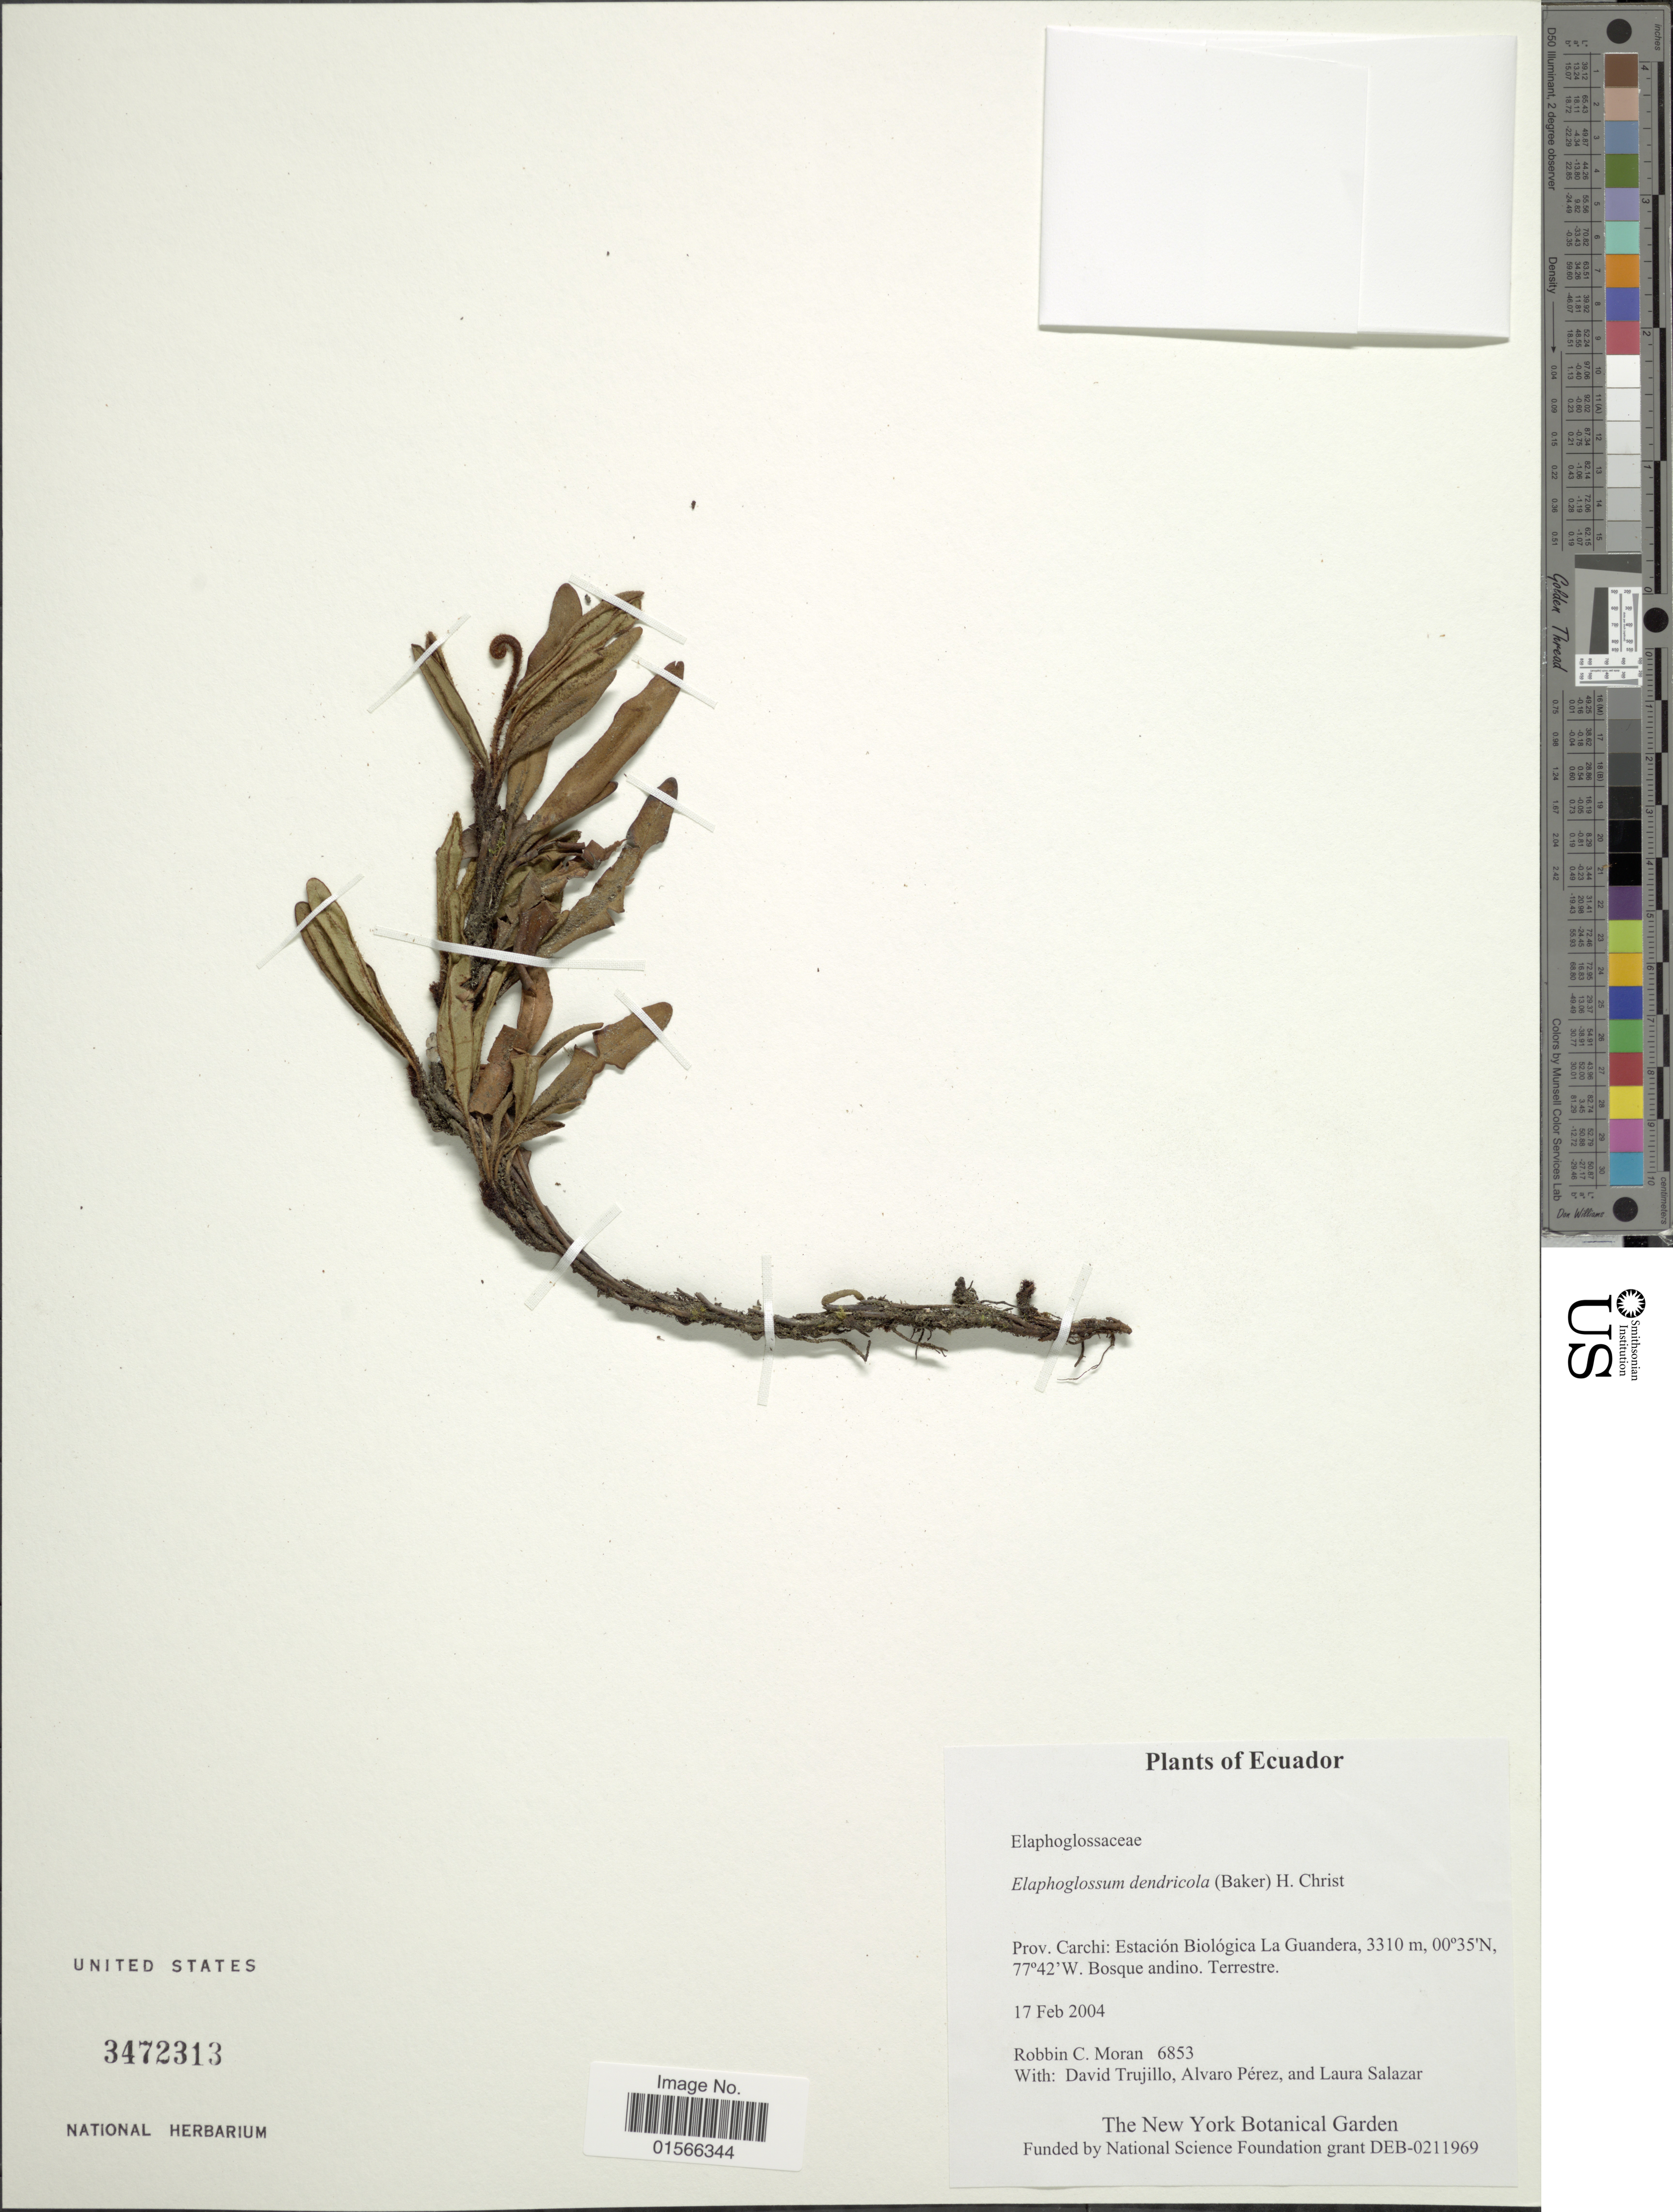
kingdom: Plantae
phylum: Tracheophyta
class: Polypodiopsida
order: Polypodiales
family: Dryopteridaceae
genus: Elaphoglossum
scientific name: Elaphoglossum dendricolum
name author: (Baker) Christ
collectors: R. C. Moran, D. Trujillo, A. Fernández-Pérez & L. Salazar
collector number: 6853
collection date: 2004-02-17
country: Ecuador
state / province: Carchi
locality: Estación Biológica La Guandera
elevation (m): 3310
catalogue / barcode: US 3472313